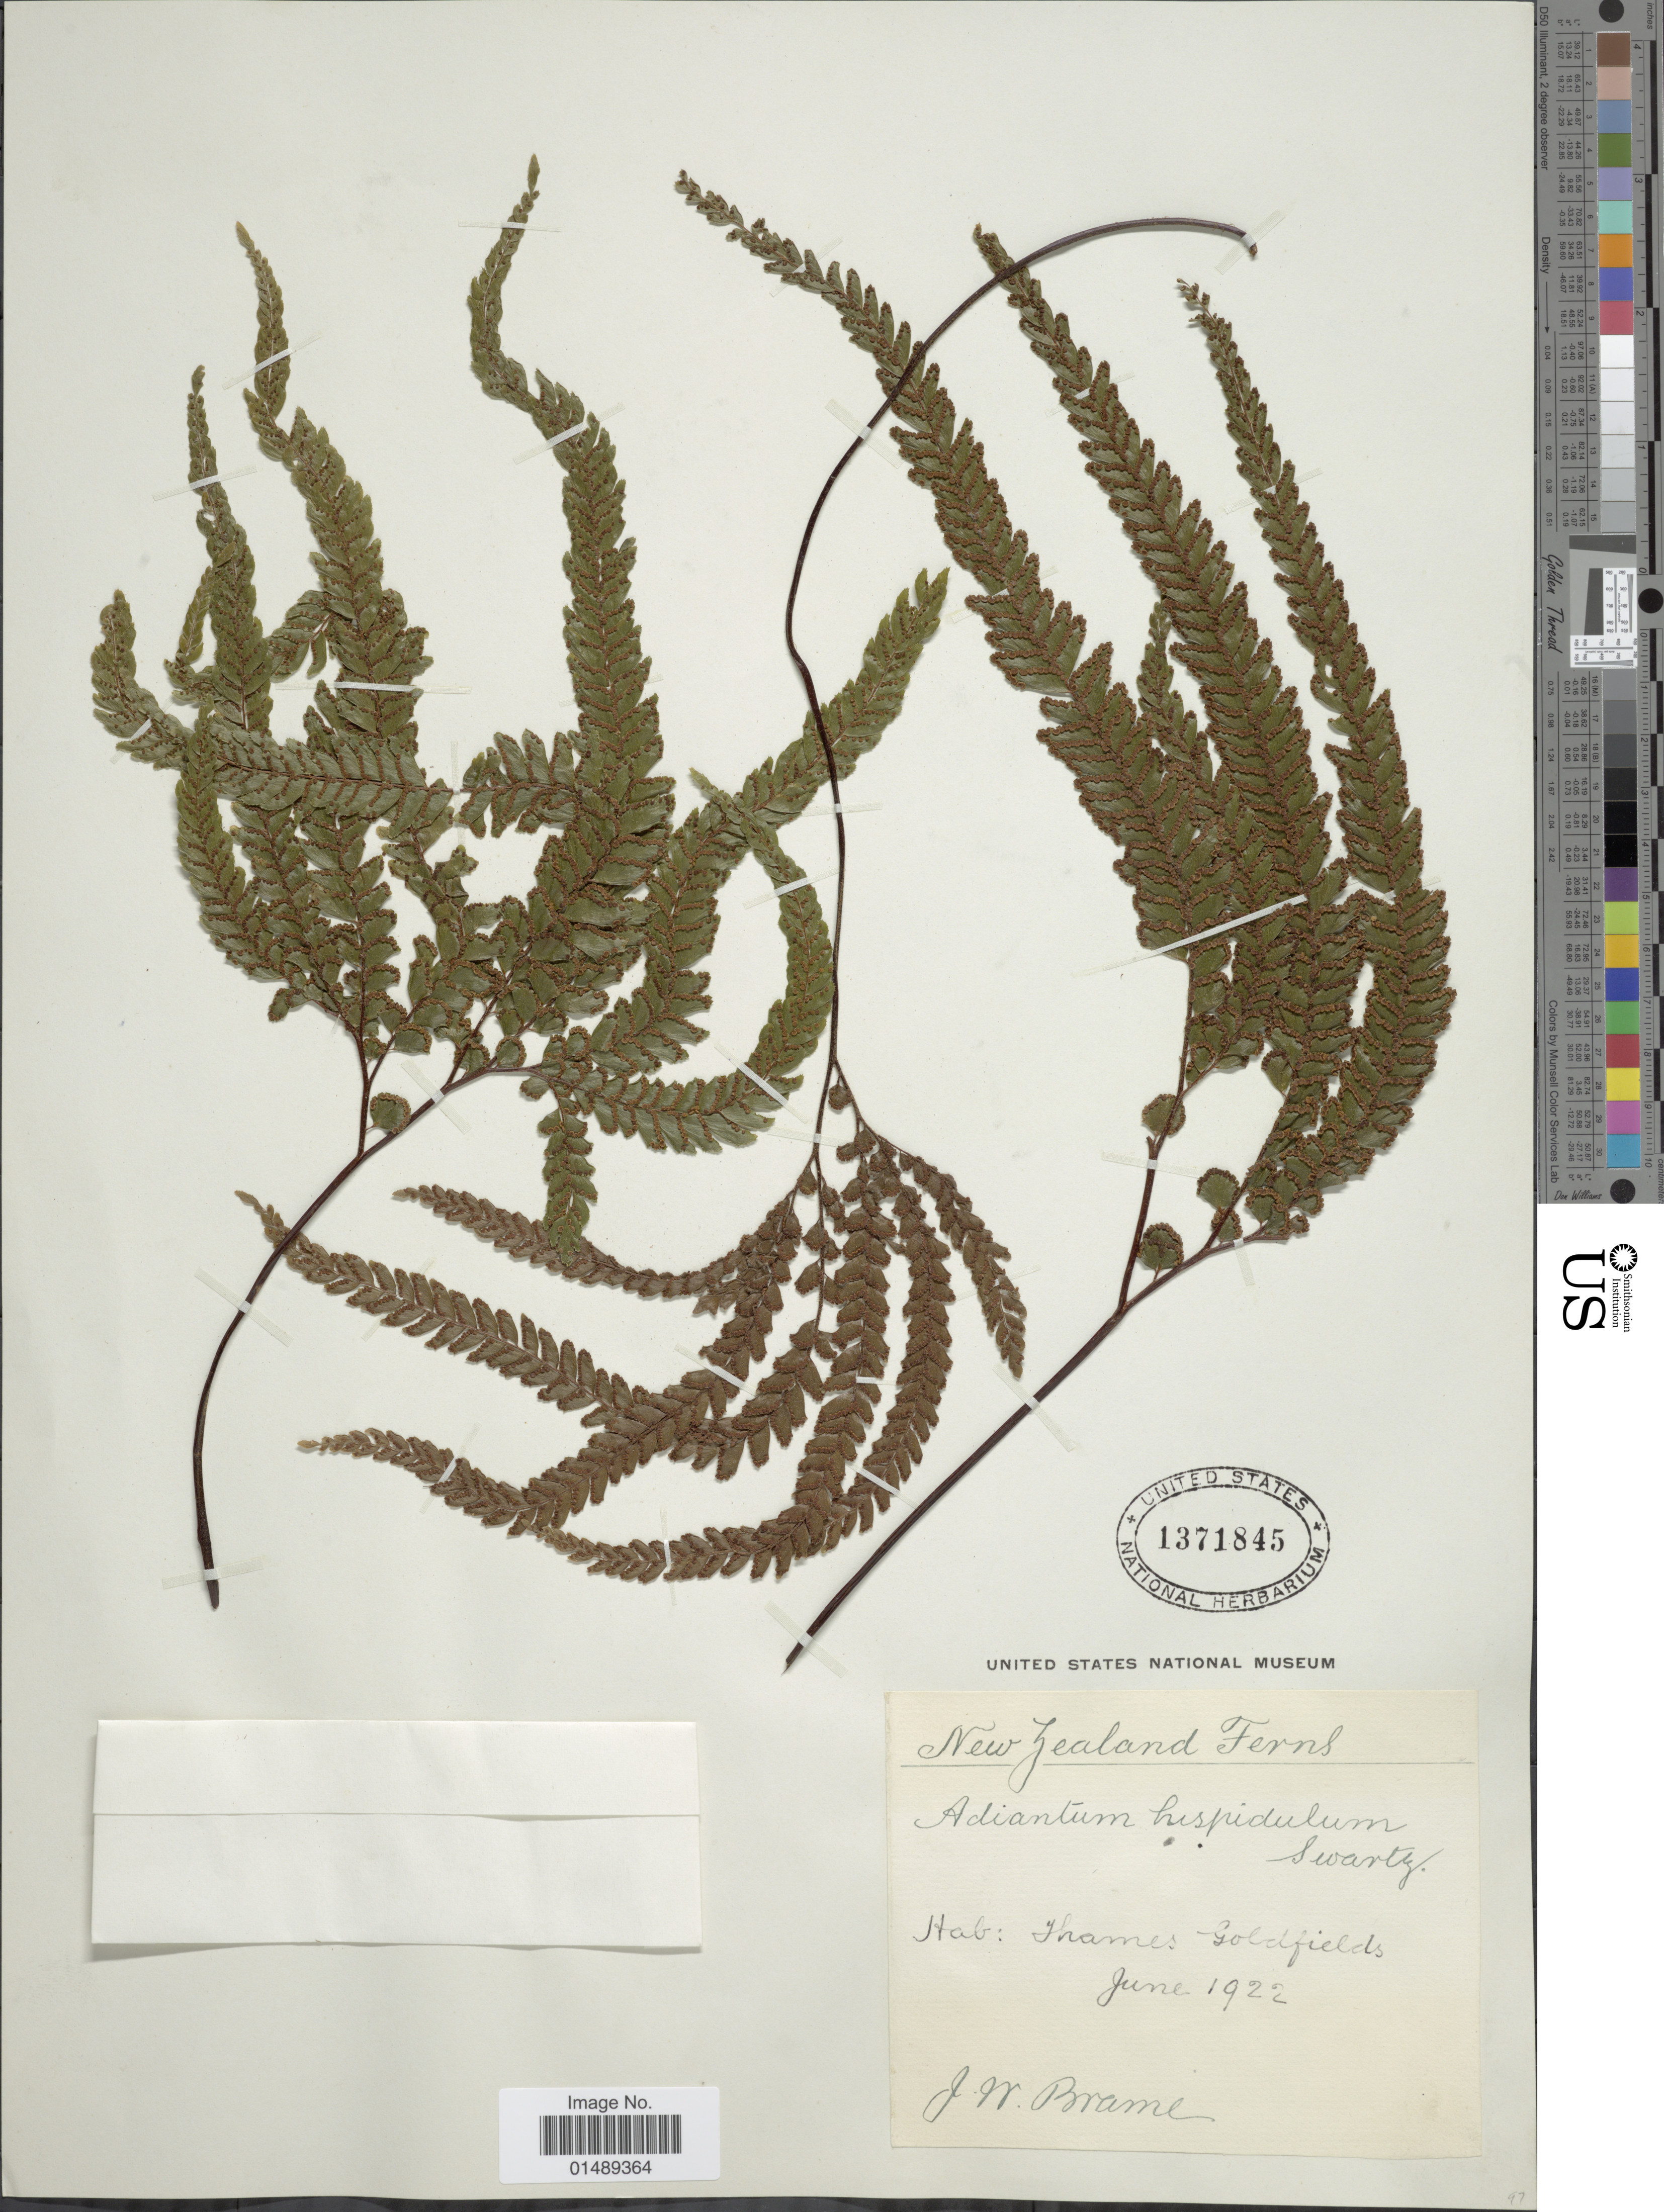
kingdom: Plantae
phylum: Tracheophyta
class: Polypodiopsida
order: Polypodiales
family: Pteridaceae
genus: Adiantum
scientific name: Adiantum hispidulum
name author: Sw.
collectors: J. Brame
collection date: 1922-06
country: New Zealand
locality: Thames goldfields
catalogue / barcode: US 1371845